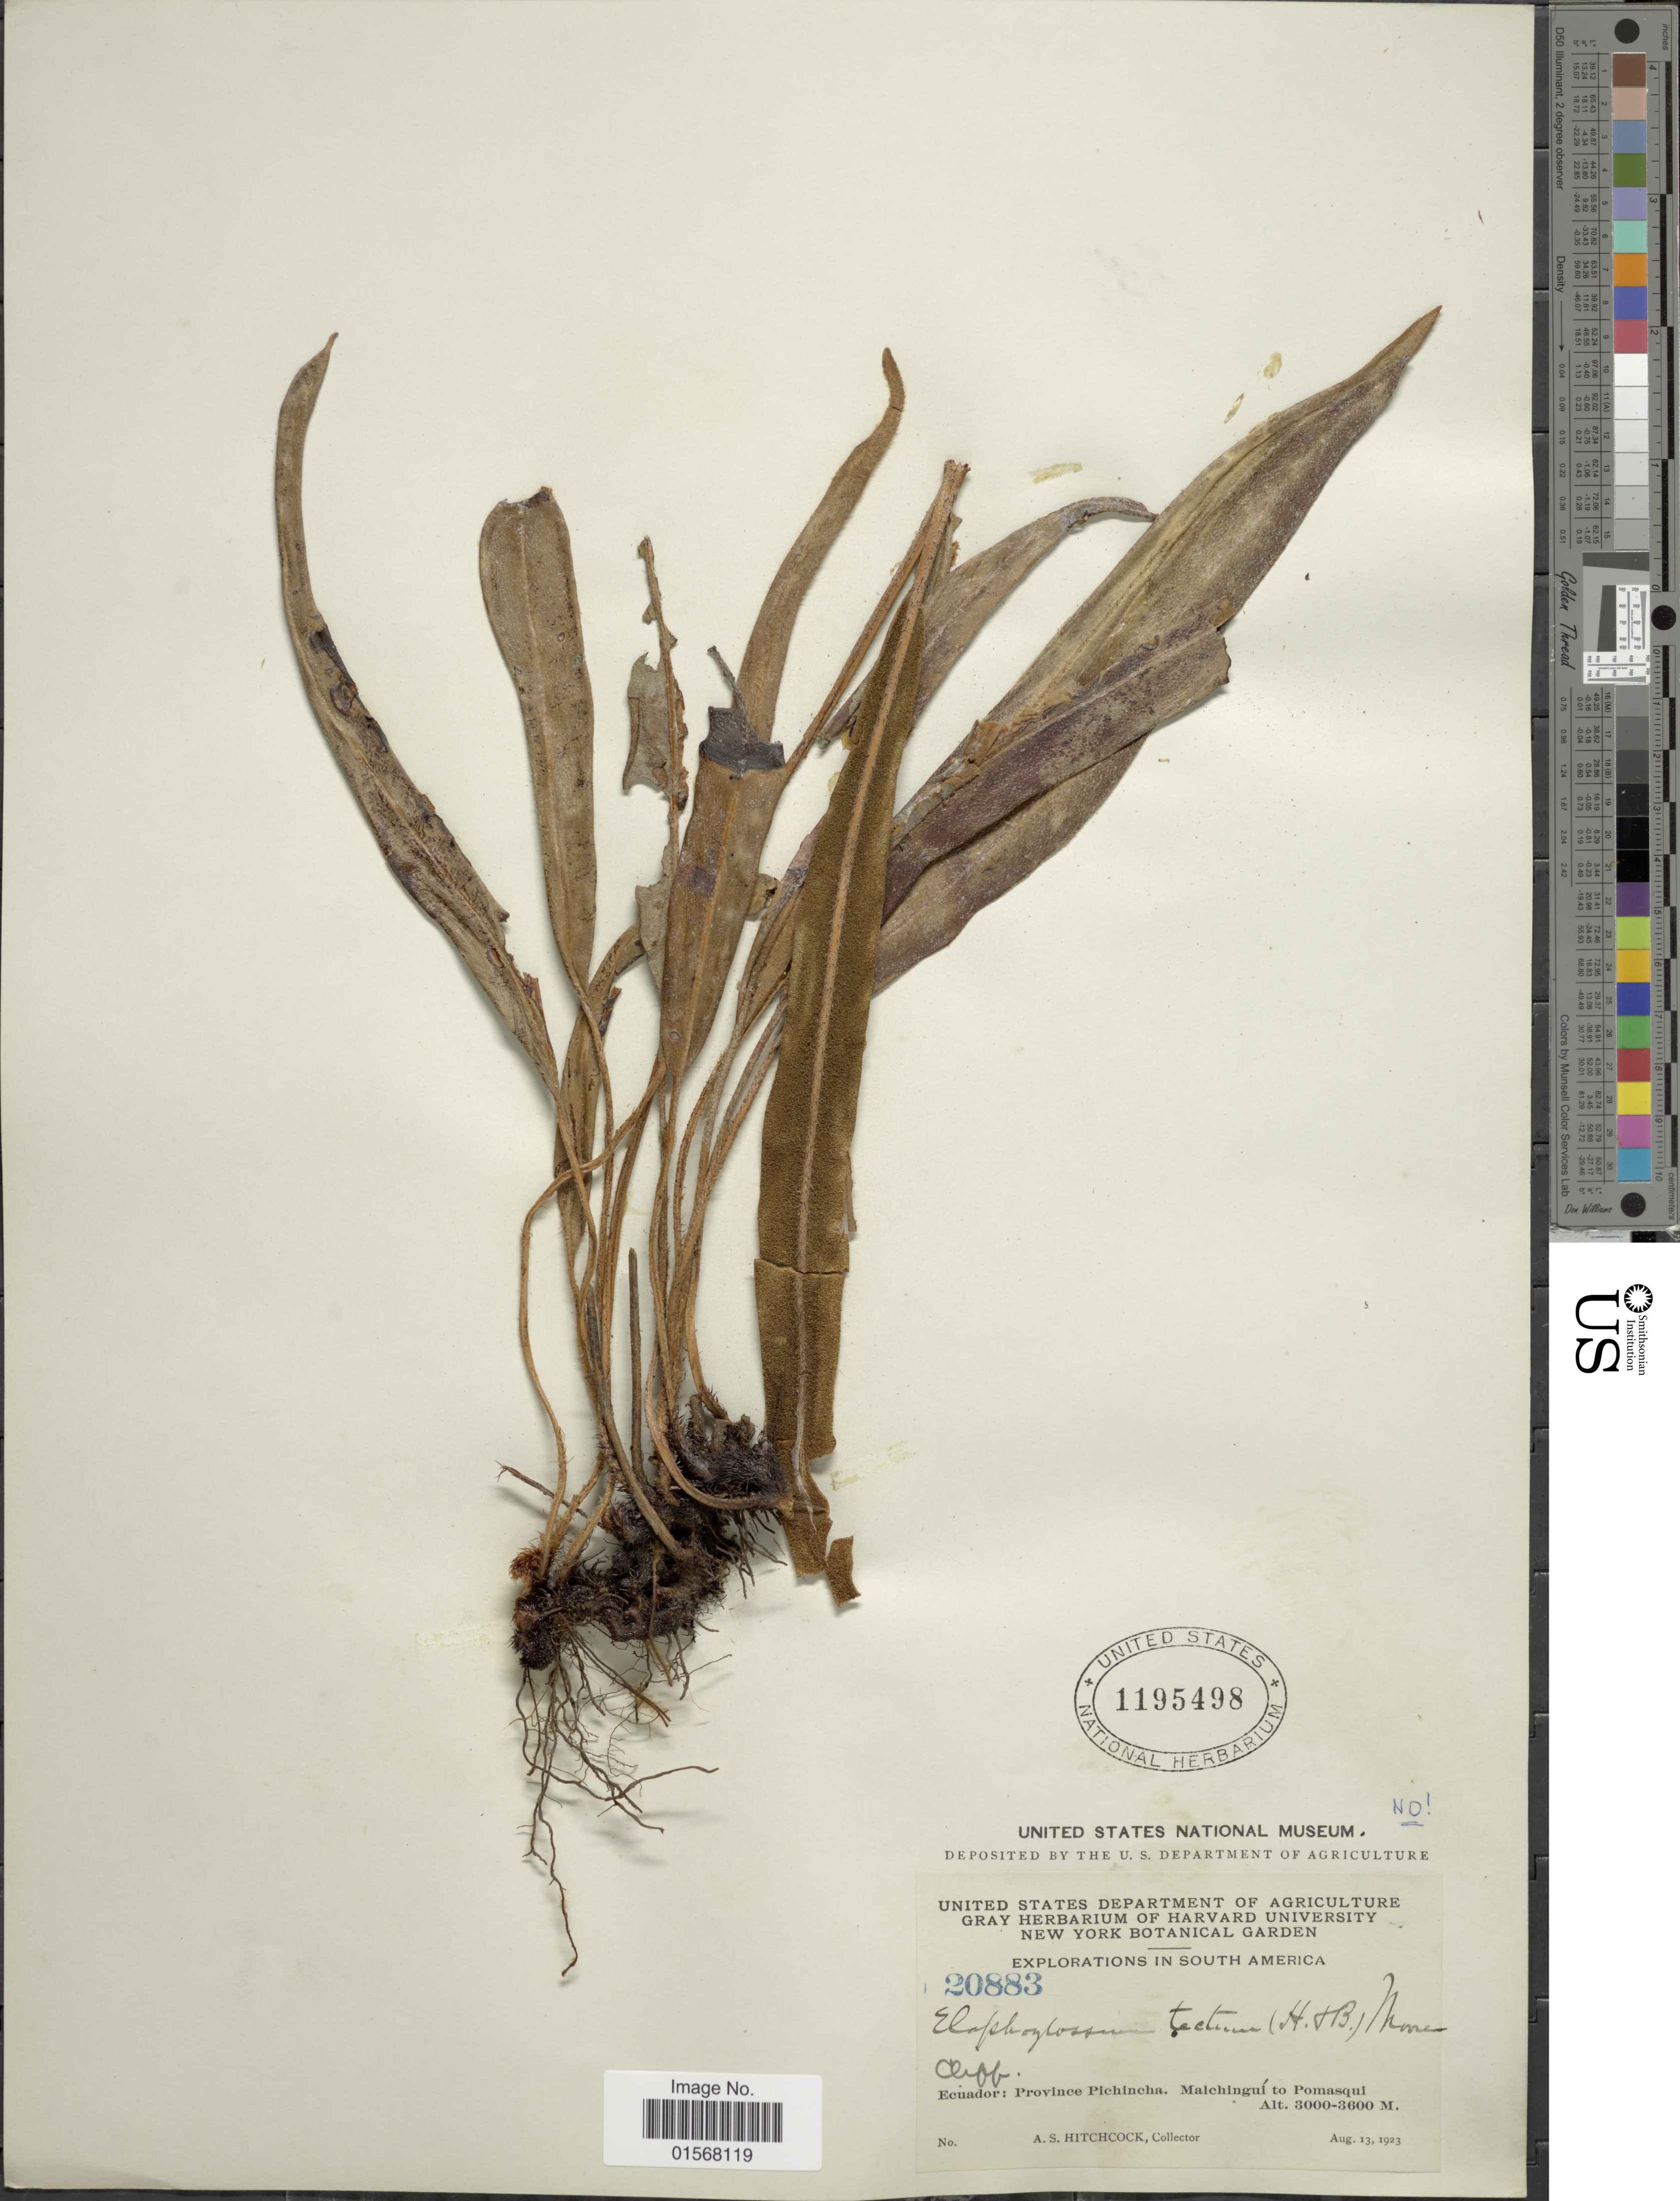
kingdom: Plantae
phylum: Tracheophyta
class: Polypodiopsida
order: Polypodiales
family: Dryopteridaceae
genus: Elaphoglossum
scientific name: Elaphoglossum sp.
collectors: A. S. Hitchcock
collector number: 20883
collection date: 1923-08-13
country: Ecuador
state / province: Pichincha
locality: Ecuador: Province Pichincha, Malchingui to Pomasqui, South America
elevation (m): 3000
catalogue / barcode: US 1195498